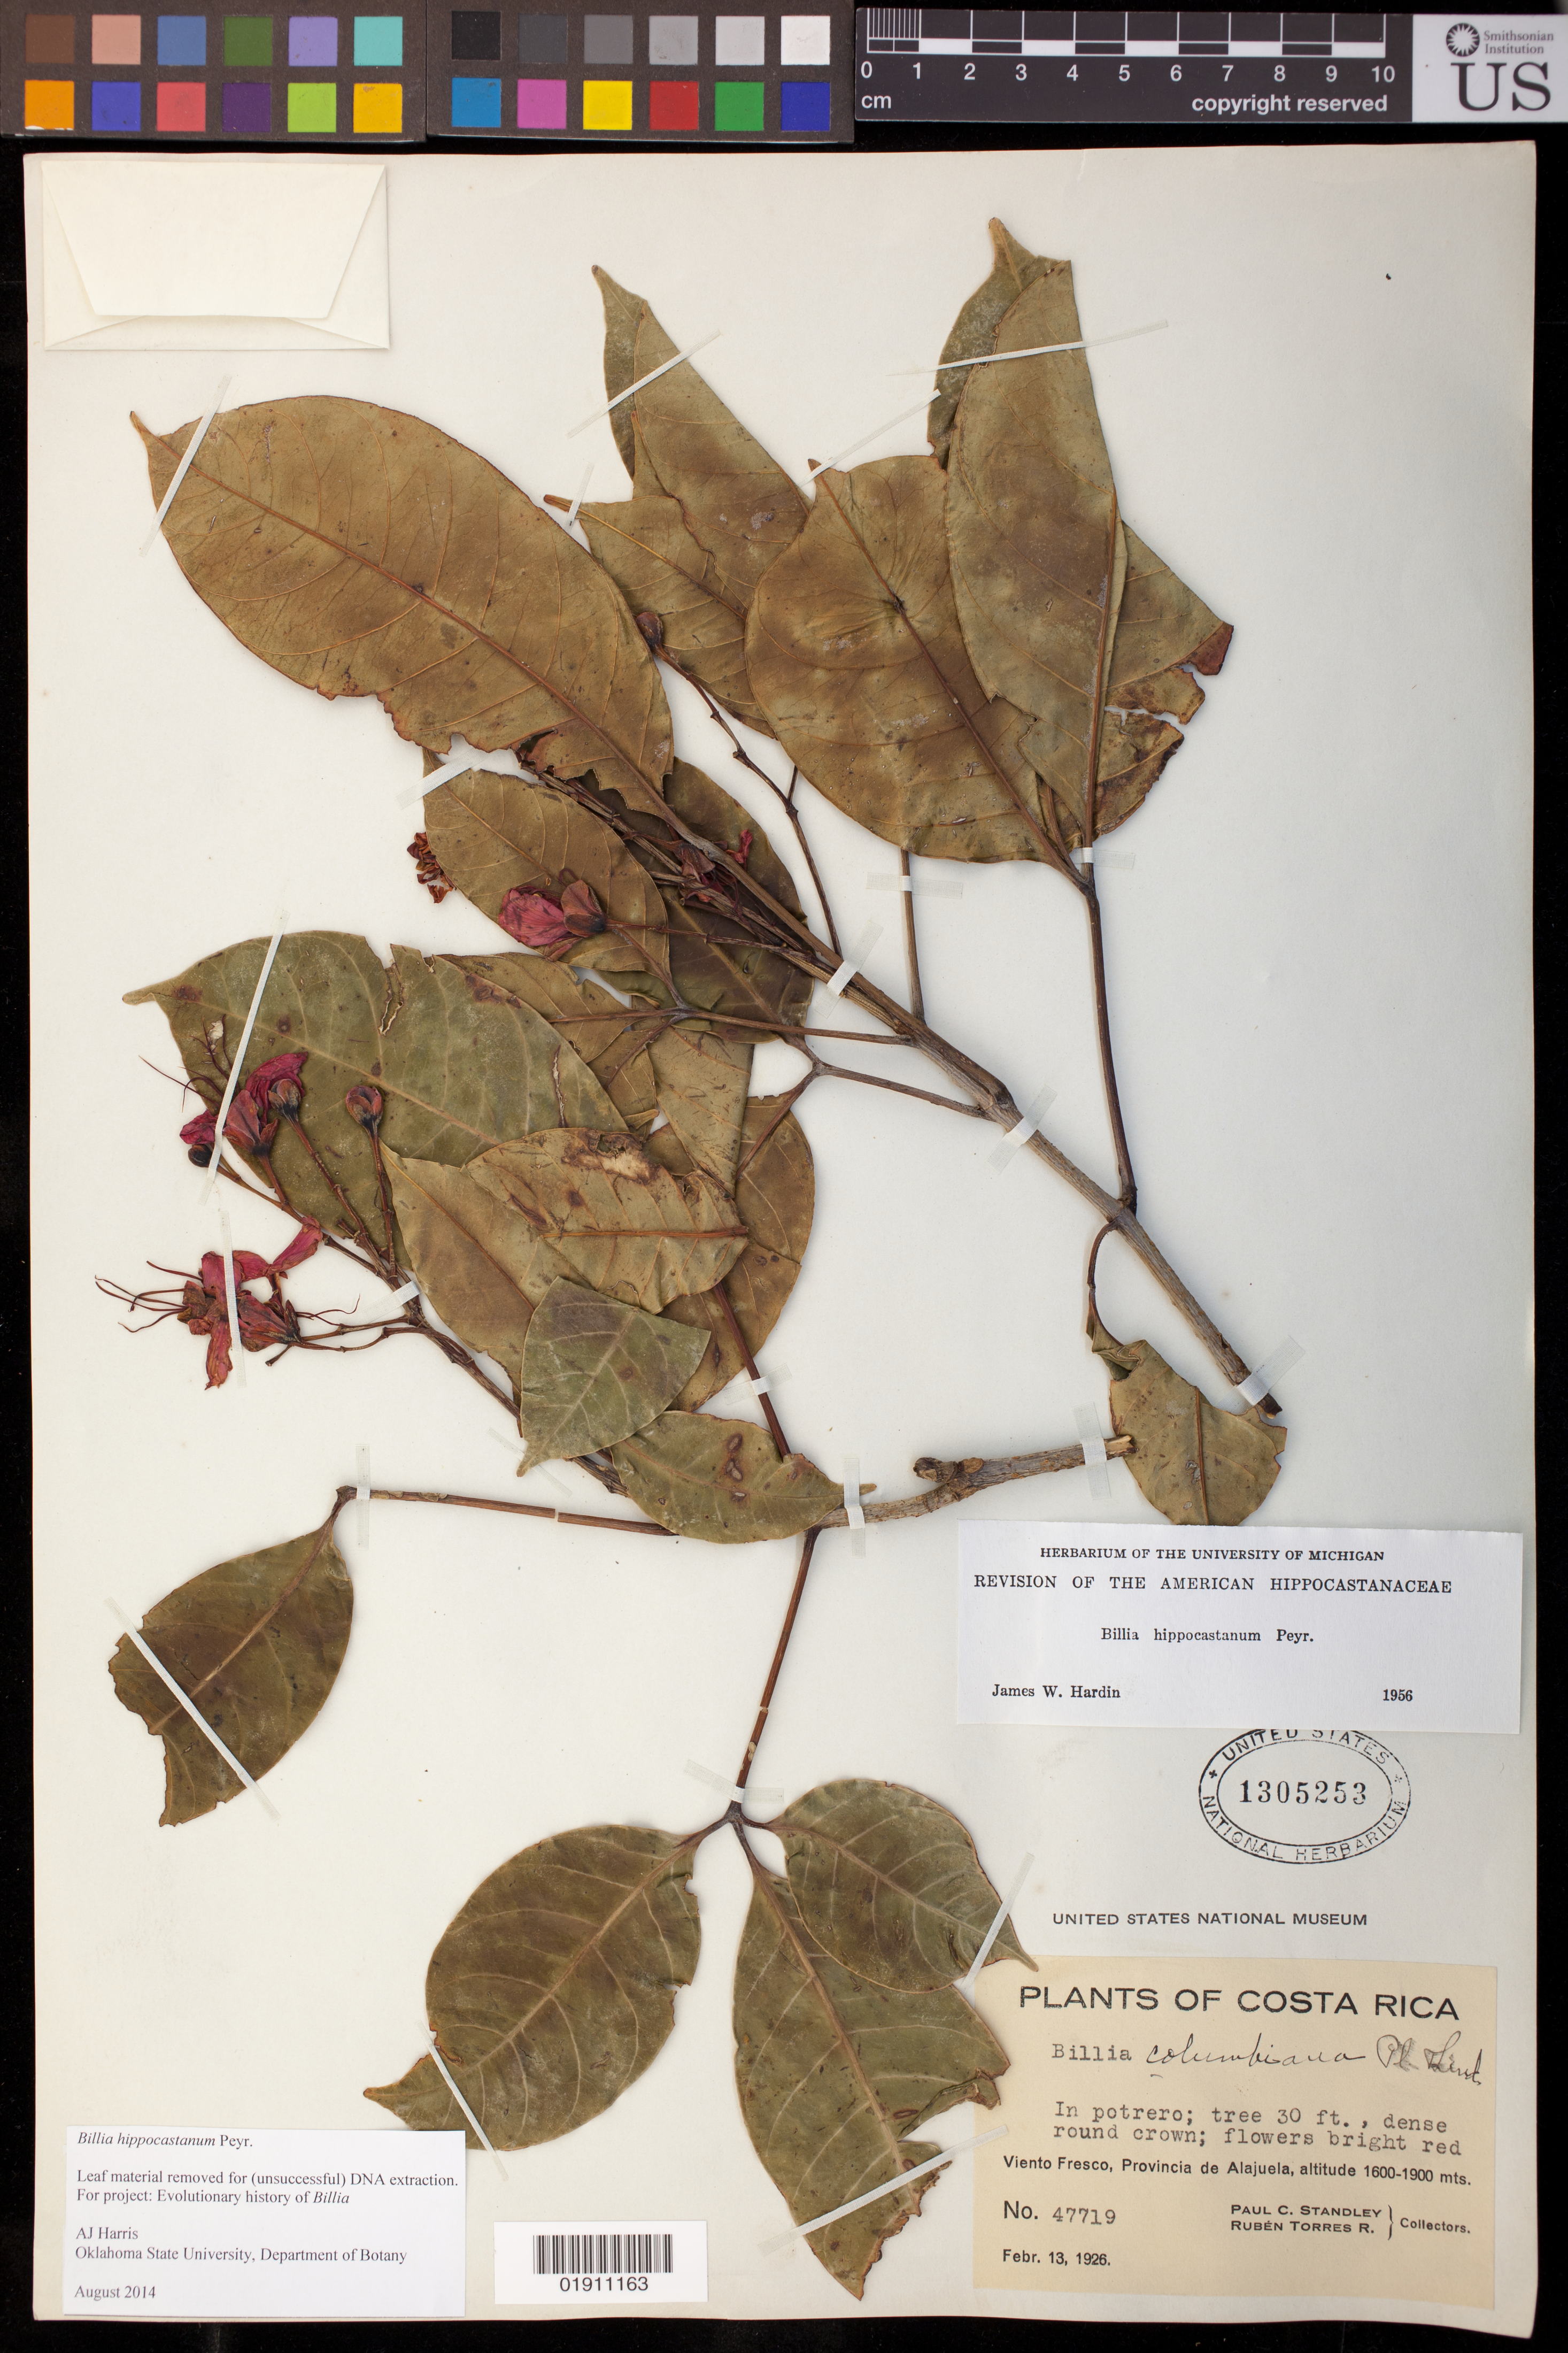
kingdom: Plantae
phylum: Tracheophyta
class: Magnoliopsida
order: Sapindales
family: Sapindaceae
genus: Billia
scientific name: Billia hippocastanum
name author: Peyr.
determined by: Harris, A. J.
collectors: P. C. Standley & R. Torres R.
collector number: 47719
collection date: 1926-02-13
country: Costa Rica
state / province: Alajuela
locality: Viento Fresco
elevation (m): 1600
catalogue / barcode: US 1305253